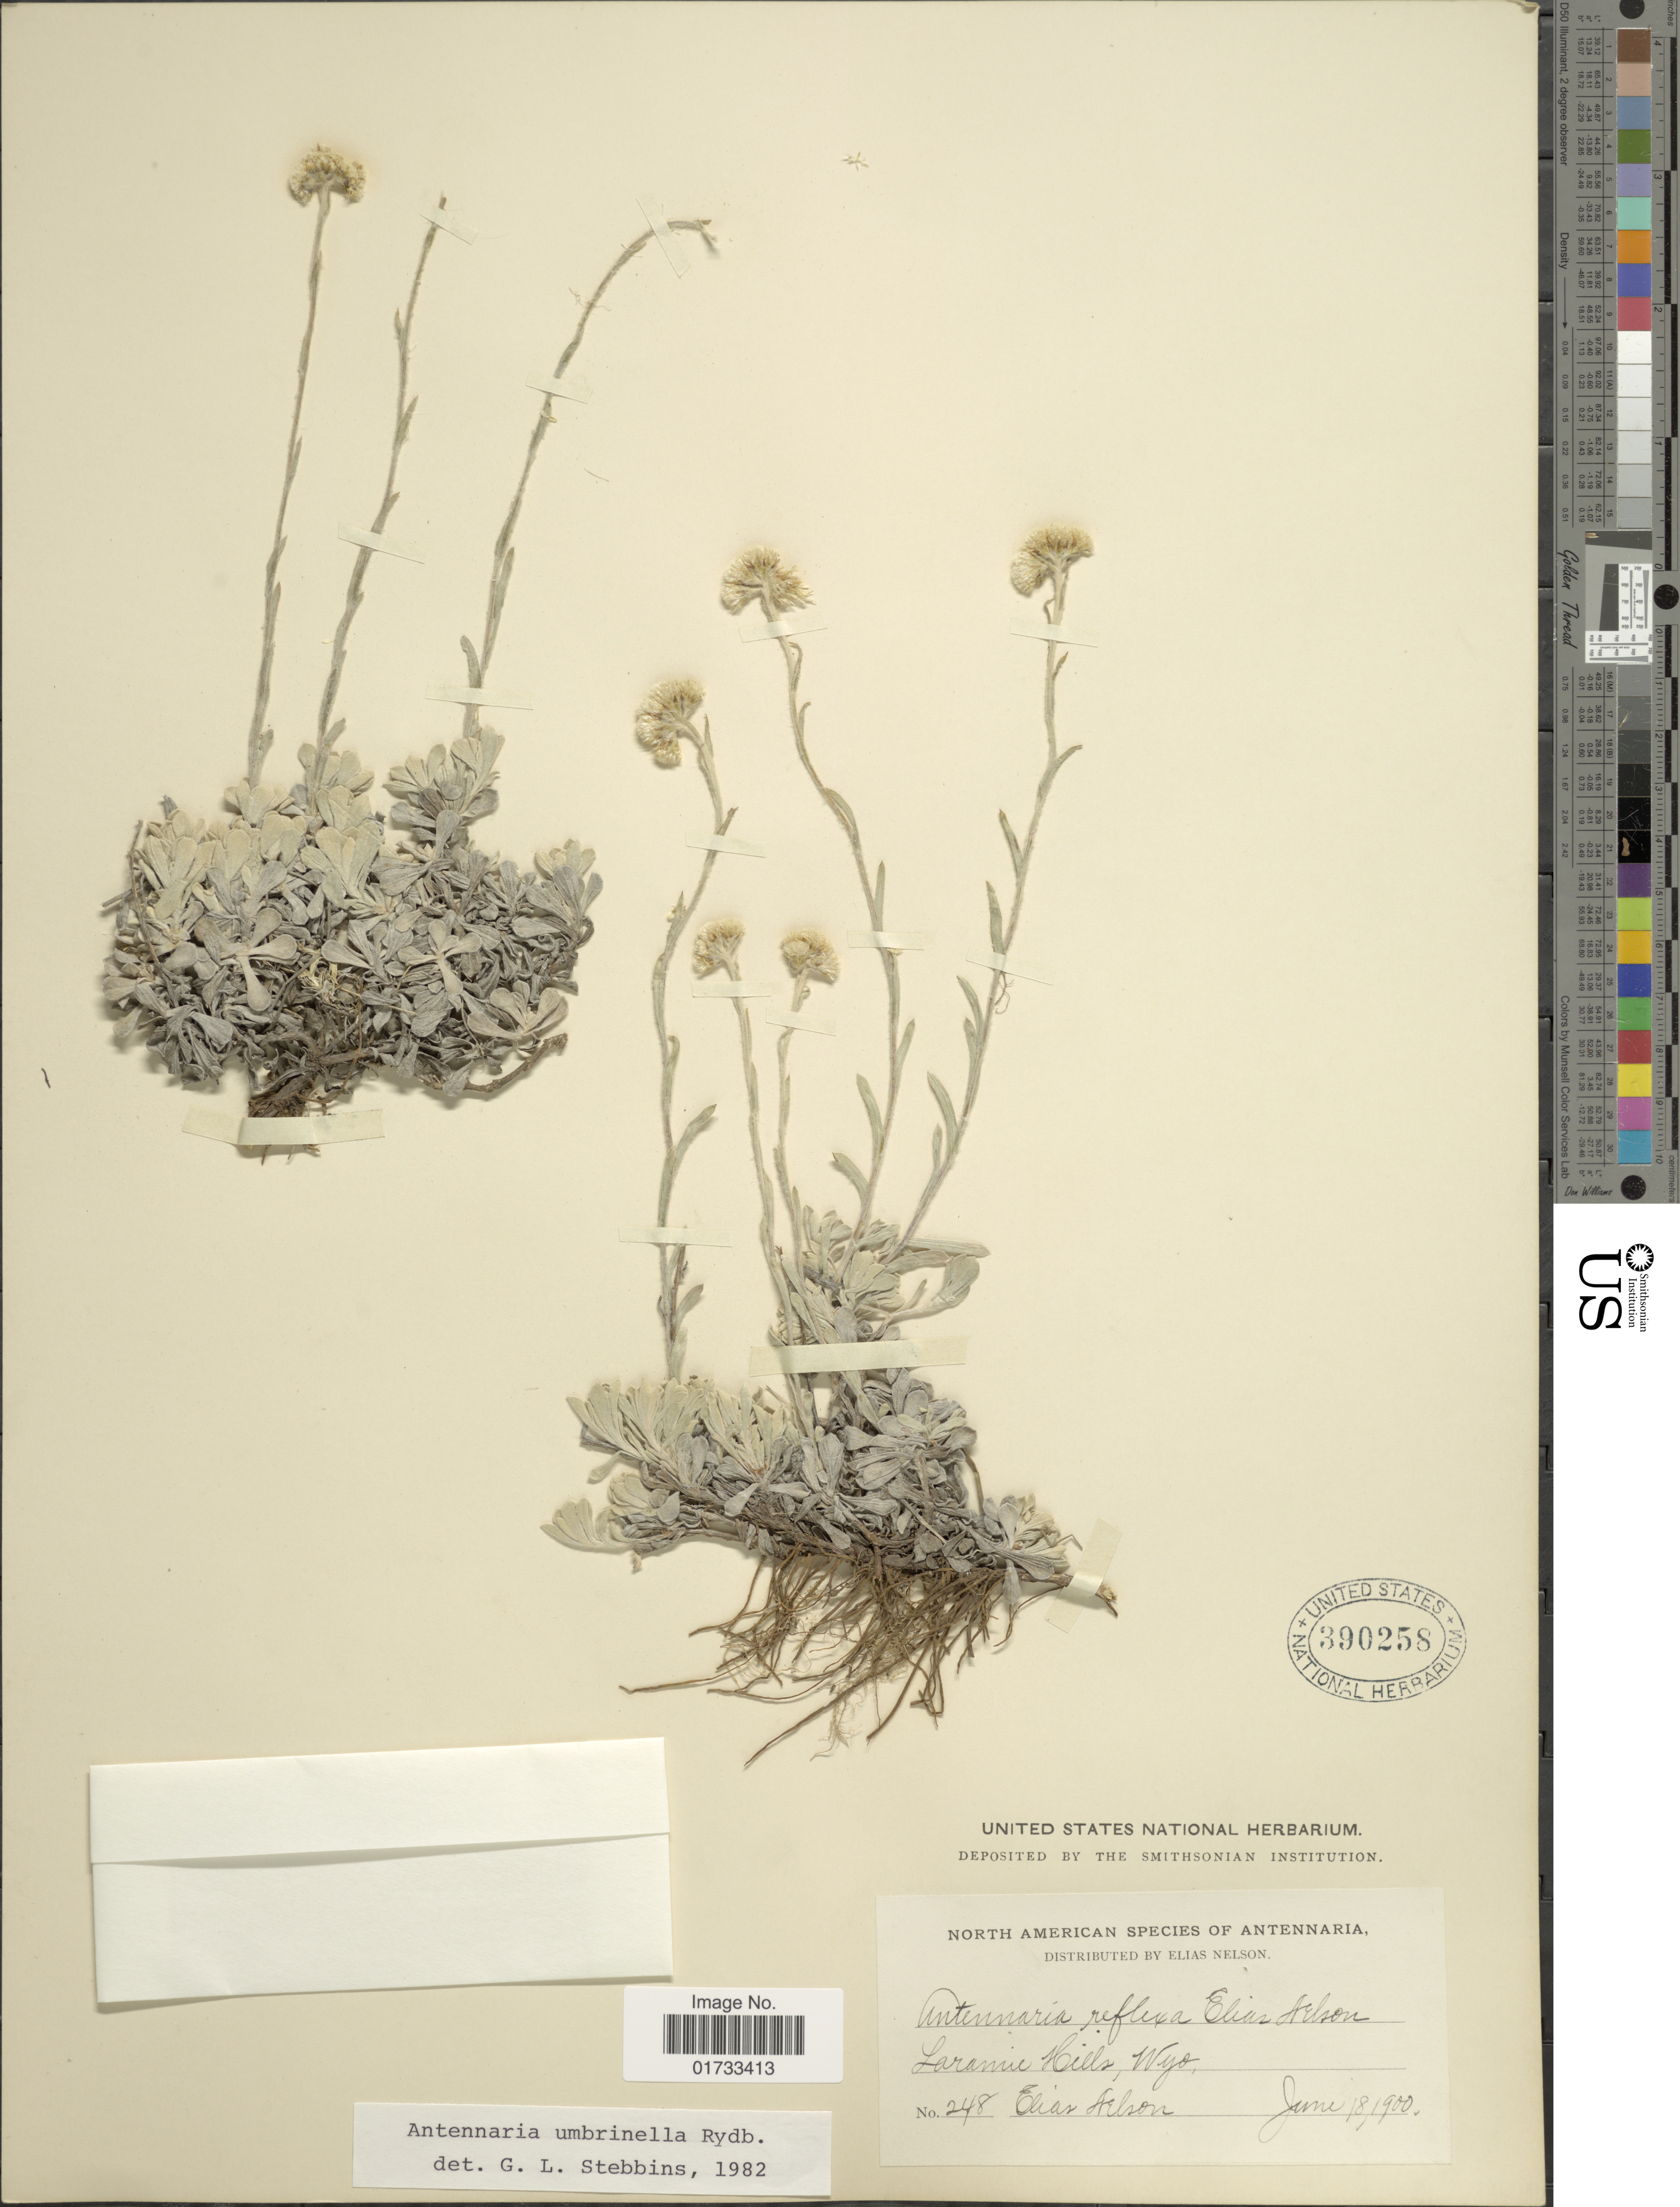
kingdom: Plantae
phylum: Tracheophyta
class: Magnoliopsida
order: Asterales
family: Asteraceae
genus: Antennaria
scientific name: Antennaria umbrinella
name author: Rydb.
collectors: E. Nelson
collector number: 248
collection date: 1900-06-18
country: United States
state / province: Wyoming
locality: North America, Laramie Hills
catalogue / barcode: US 390258